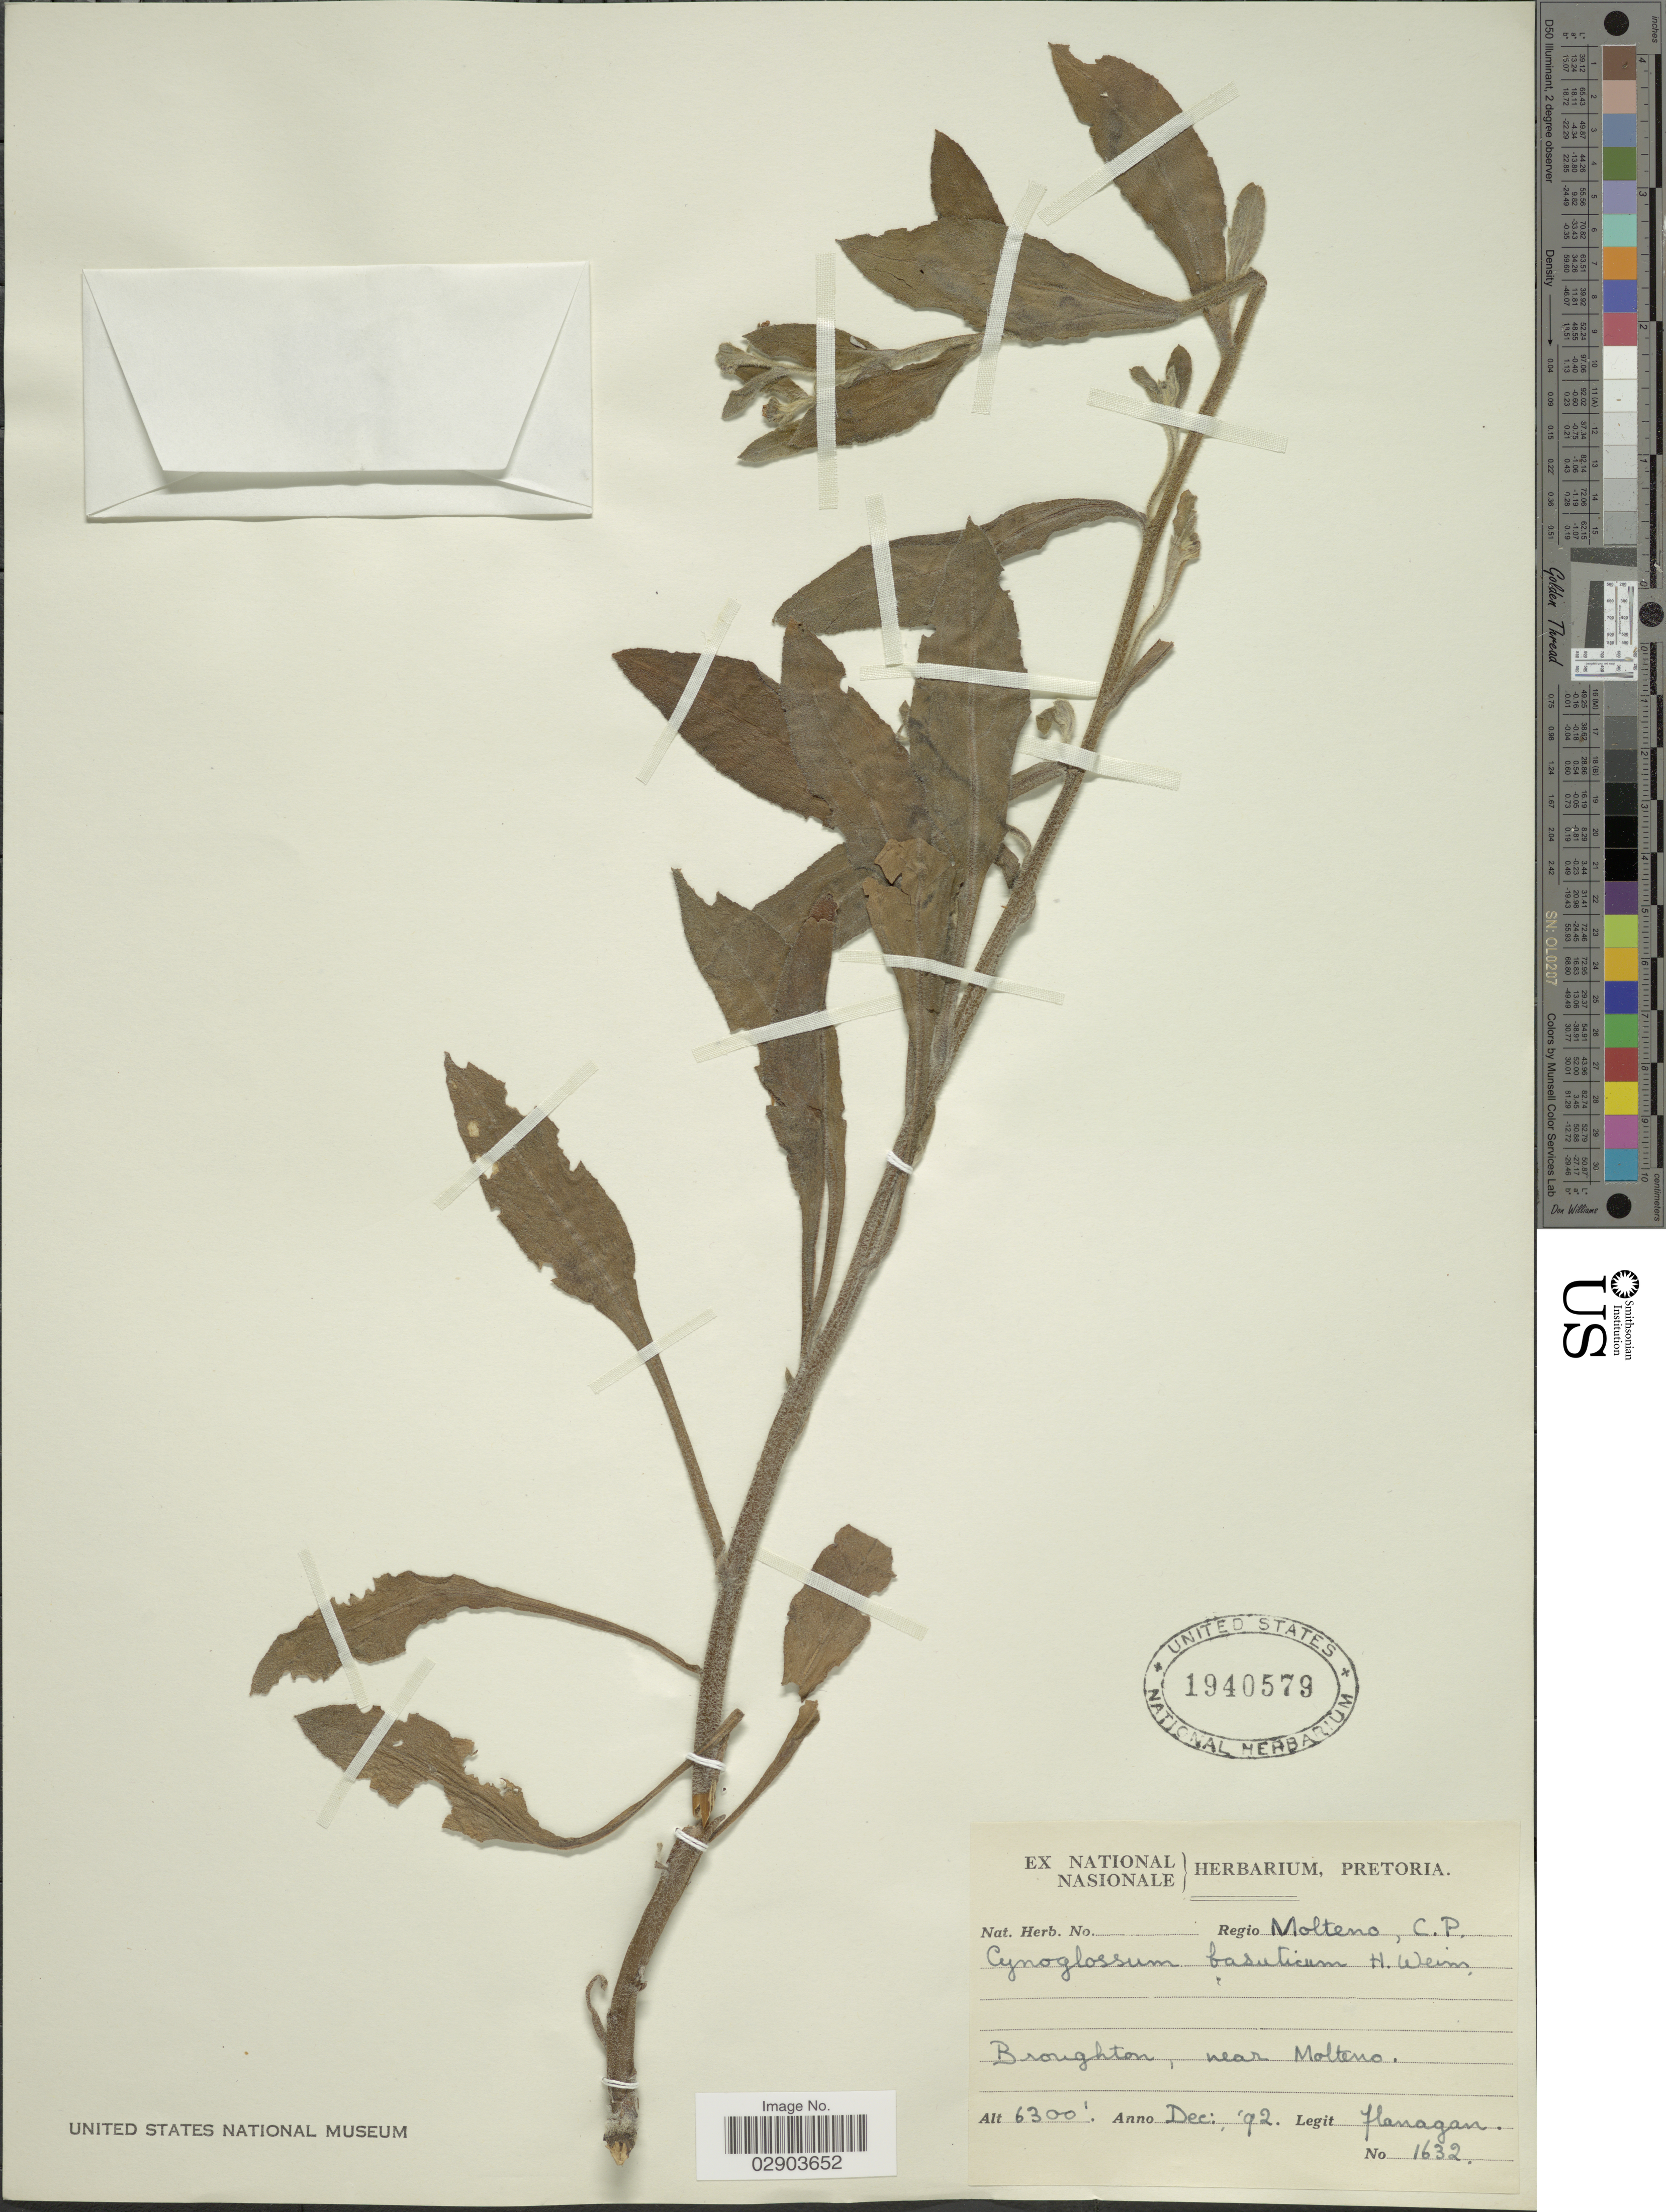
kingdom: Plantae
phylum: Tracheophyta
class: Magnoliopsida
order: Boraginales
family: Boraginaceae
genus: Cynoglossum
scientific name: Cynoglossum basuticum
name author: Weim. ex Guillarmod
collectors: -. Flanagan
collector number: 1632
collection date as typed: Transcribed d/m/y: /12/92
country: South Africa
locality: Broughton, near Molteno, Molteno, C.P.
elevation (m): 1920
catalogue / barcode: US 1940579